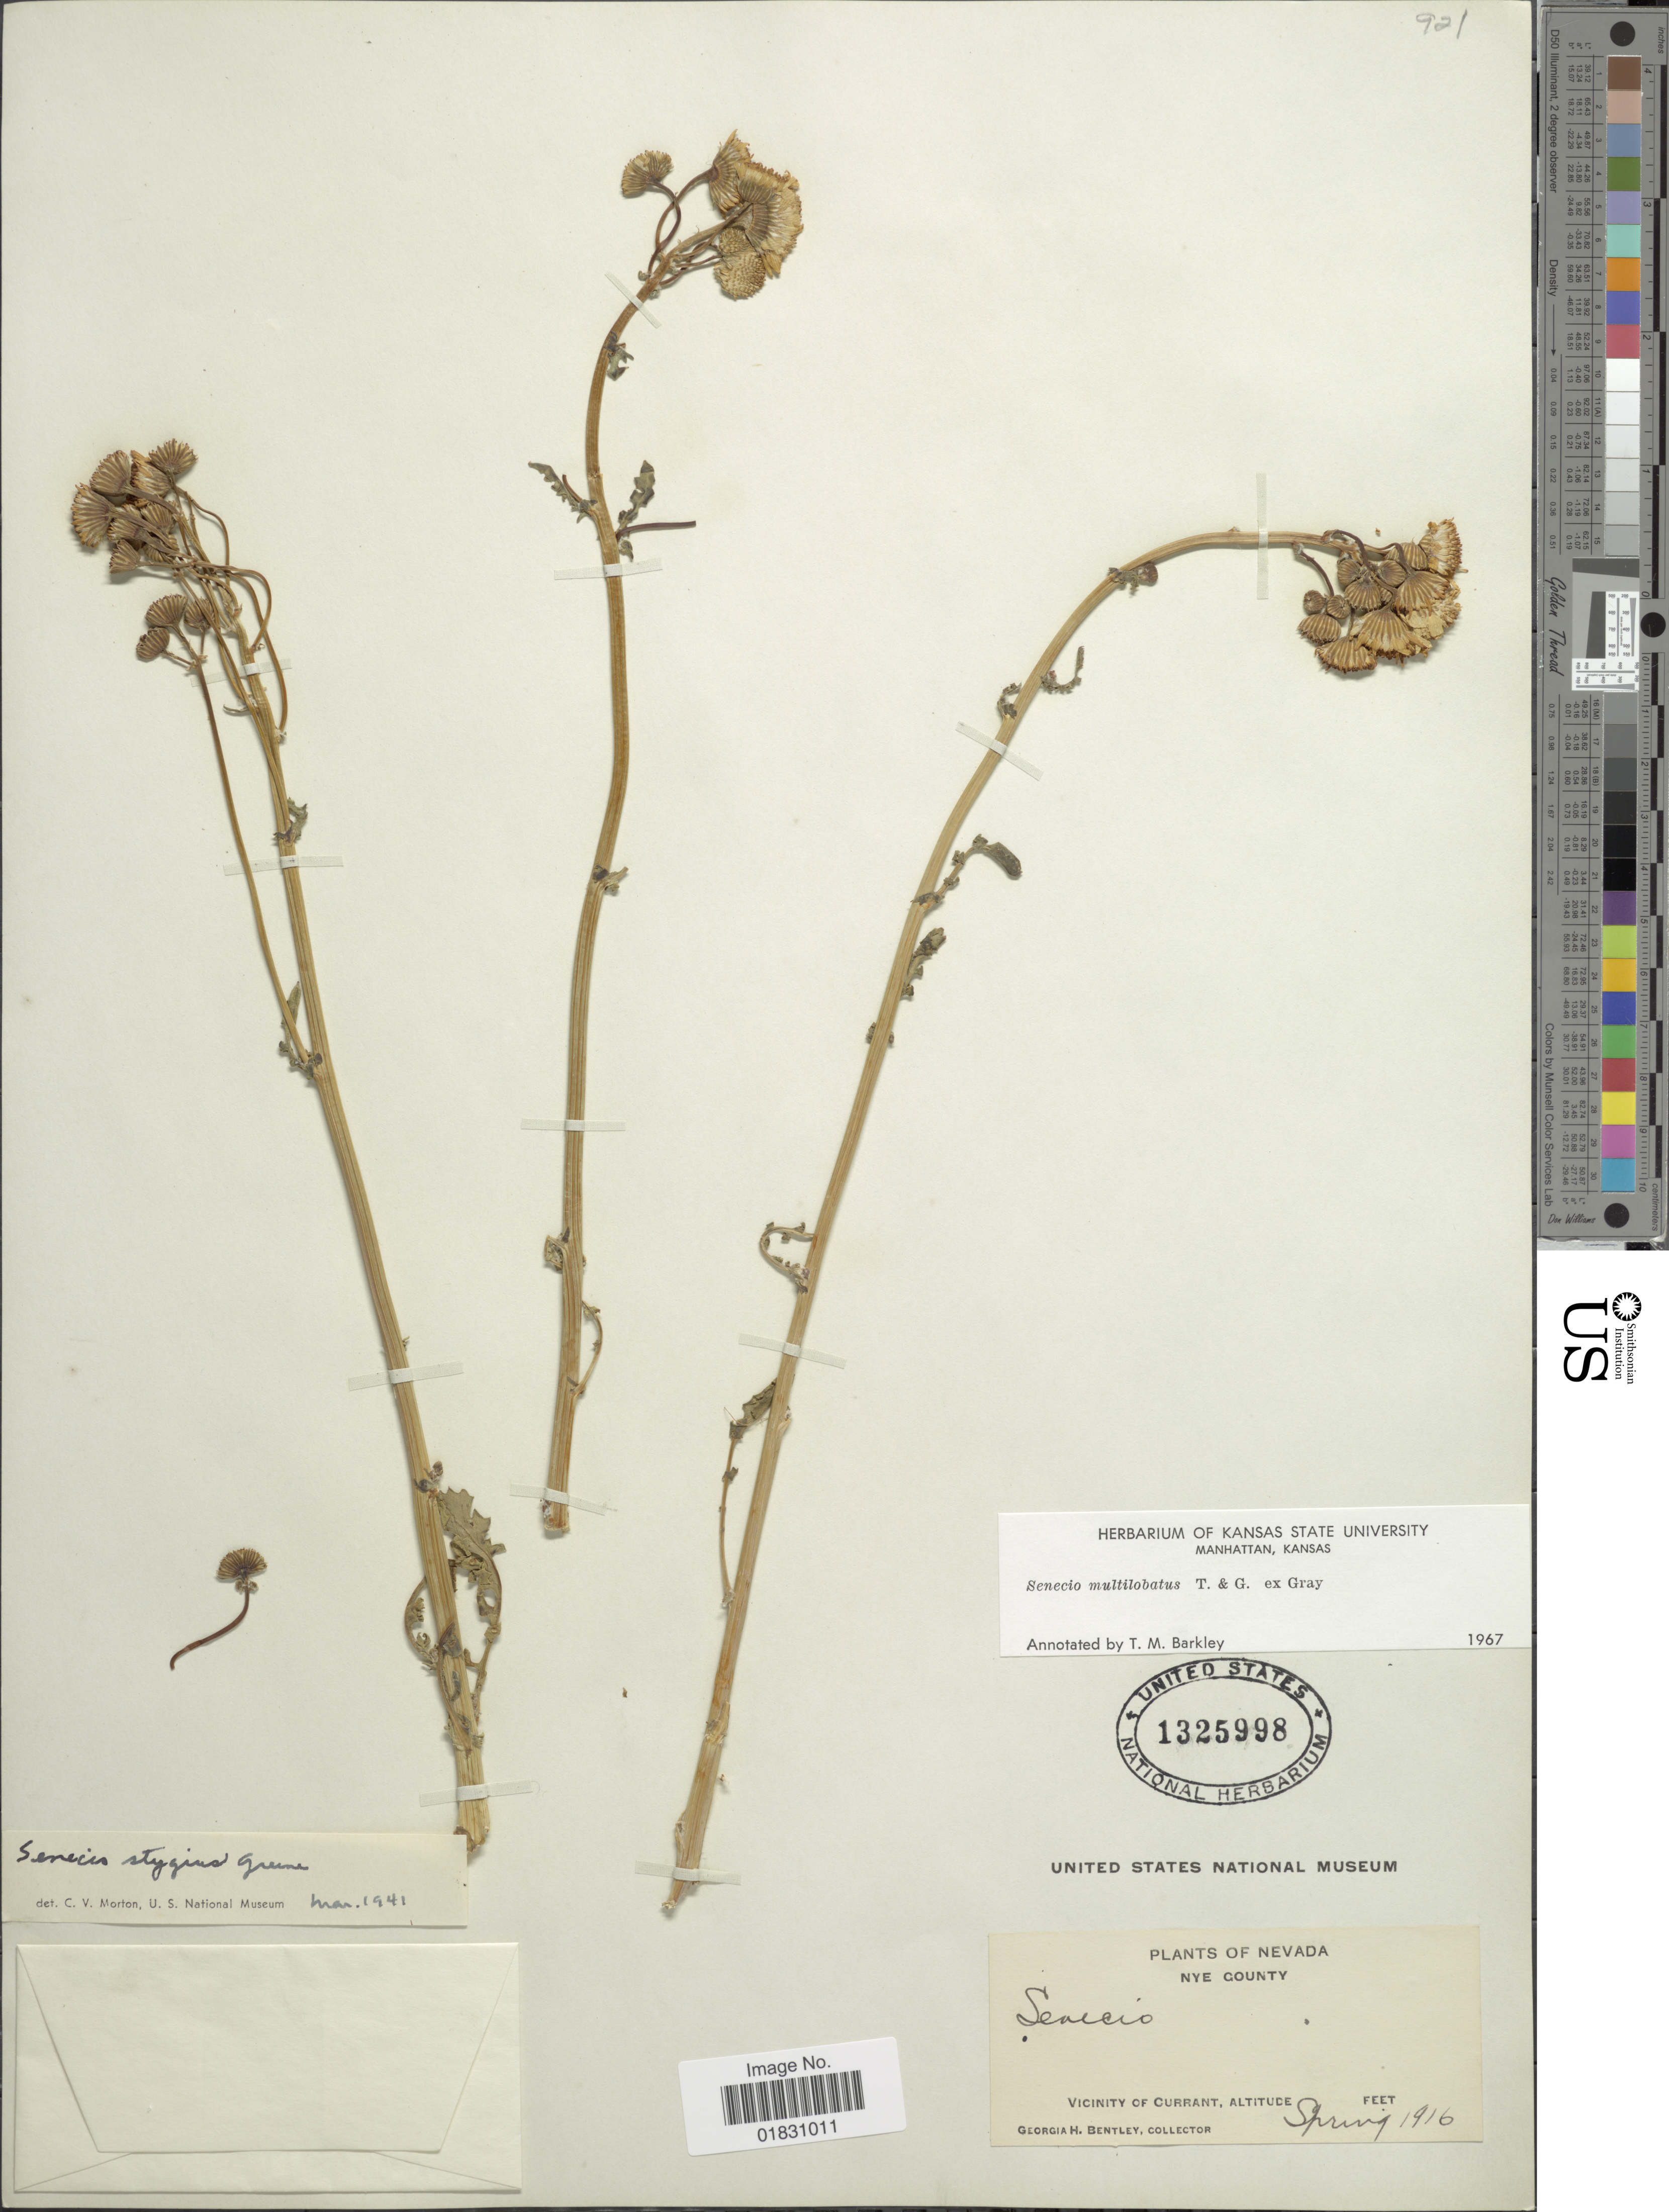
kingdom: Plantae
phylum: Tracheophyta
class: Magnoliopsida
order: Asterales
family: Asteraceae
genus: Packera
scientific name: Packera multilobata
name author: (Torr. & A. Gray) W.A. Weber & Á. Löve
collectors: G. Bentley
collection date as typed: Spring 1916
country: United States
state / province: Nevada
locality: Nye County, Vicinity of Currant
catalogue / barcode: US 1325998